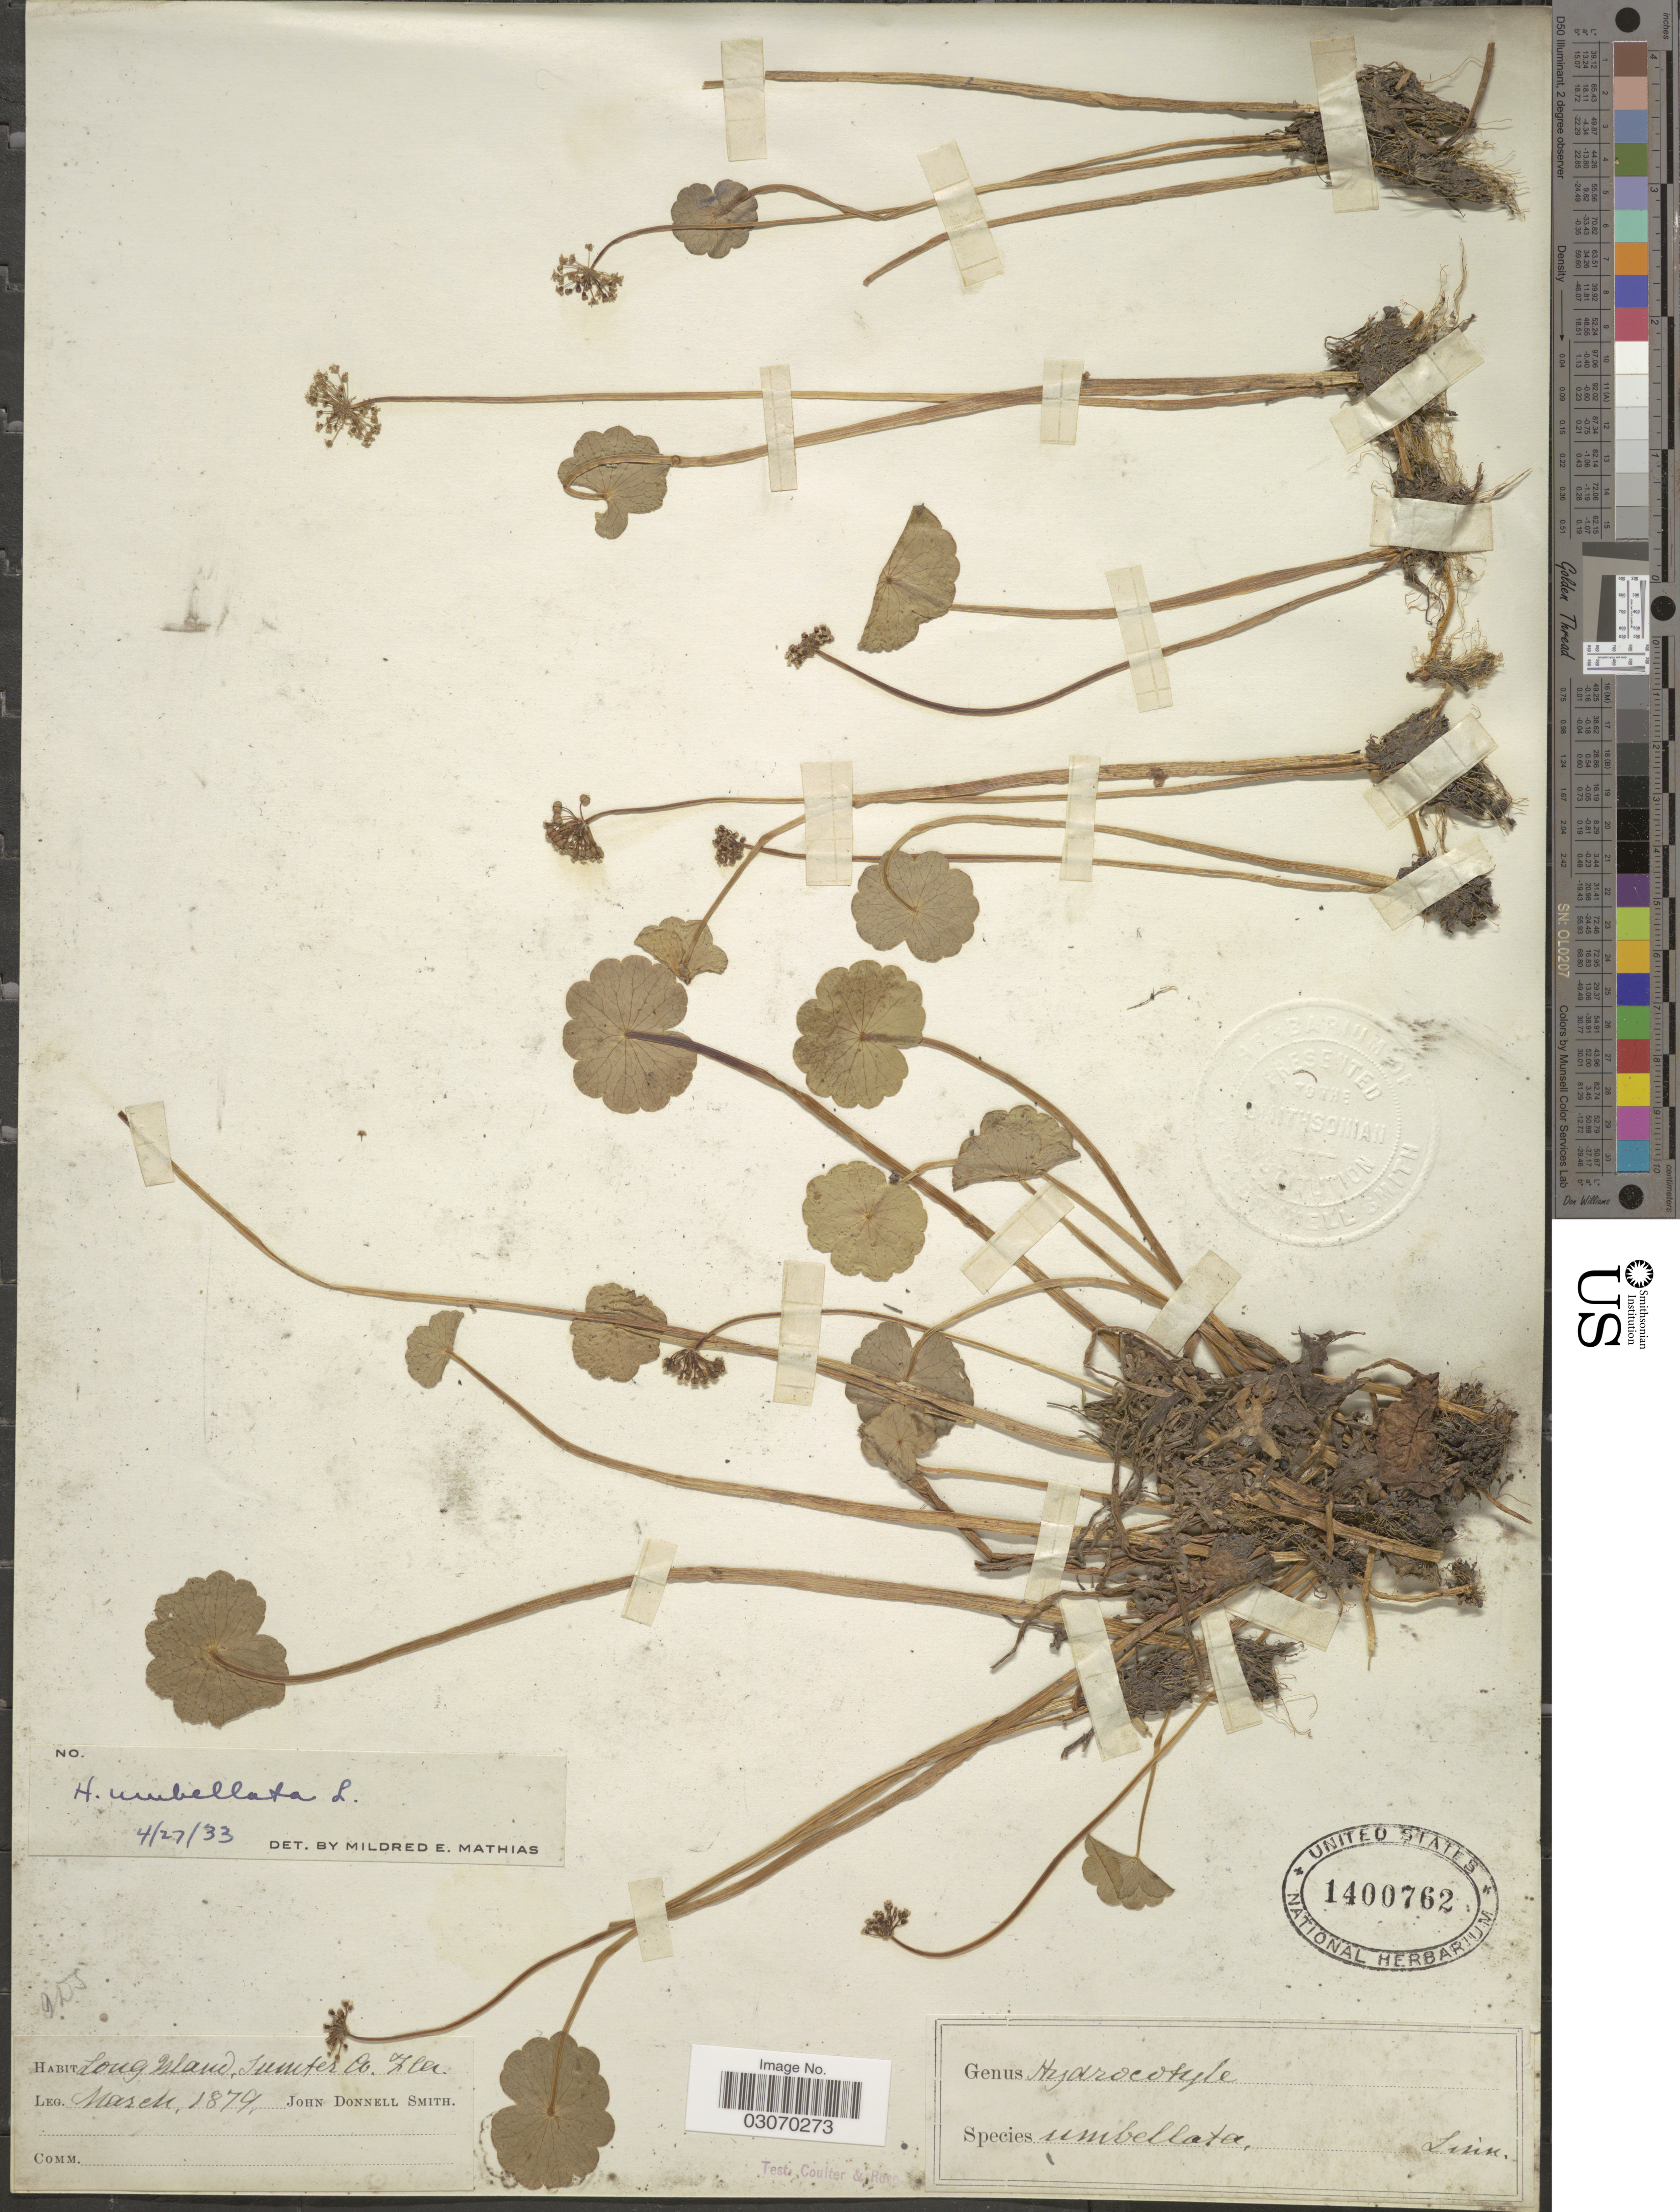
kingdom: Plantae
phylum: Tracheophyta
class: Magnoliopsida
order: Apiales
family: Araliaceae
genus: Hydrocotyle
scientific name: Hydrocotyle umbellata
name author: L.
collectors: J. Donnell Smith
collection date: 1879-03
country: United States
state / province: California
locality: Long Island, Sumter Co. Fla.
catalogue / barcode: US 1400762